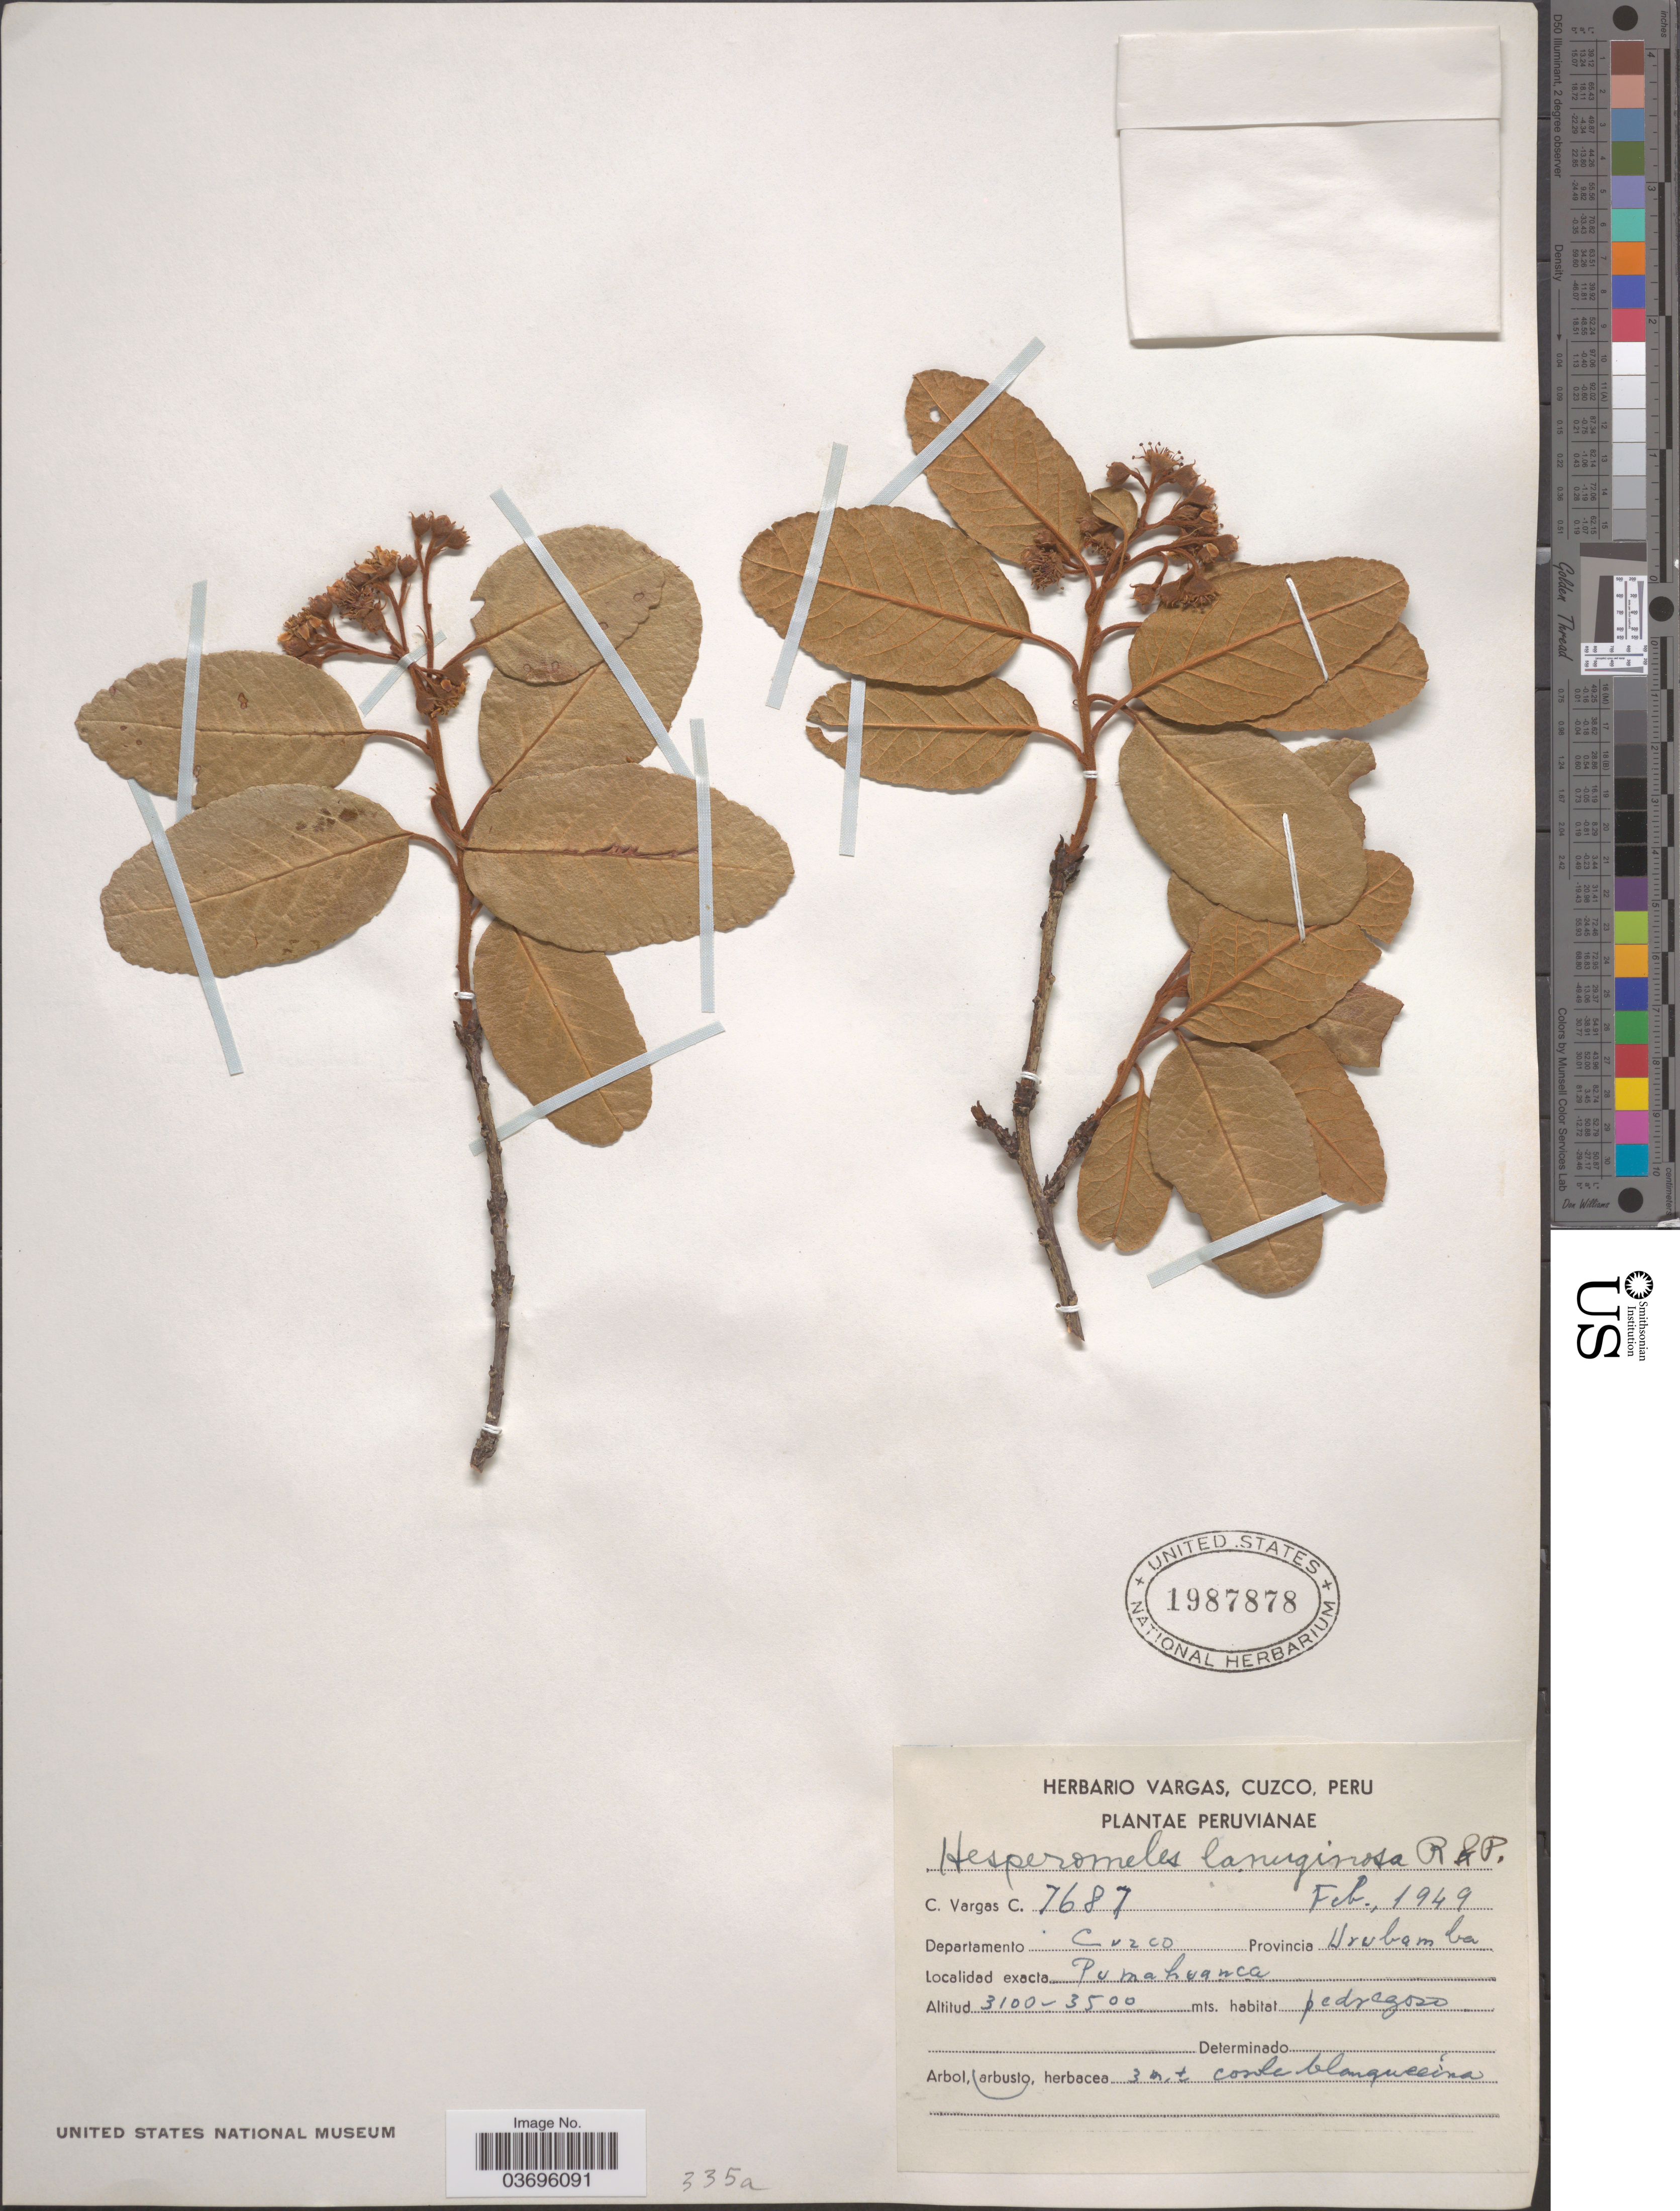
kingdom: Plantae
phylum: Tracheophyta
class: Magnoliopsida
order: Rosales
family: Rosaceae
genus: Hesperomeles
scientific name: Hesperomeles ferruginea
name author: (Juss. ex Pers.) Benth.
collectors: C. Vargas Calderón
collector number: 7687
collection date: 1949-02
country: Peru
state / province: Cusco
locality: Departamento Cusco. Provincia Urubamba. Pumahuanca.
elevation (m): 3100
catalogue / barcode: US 1987878